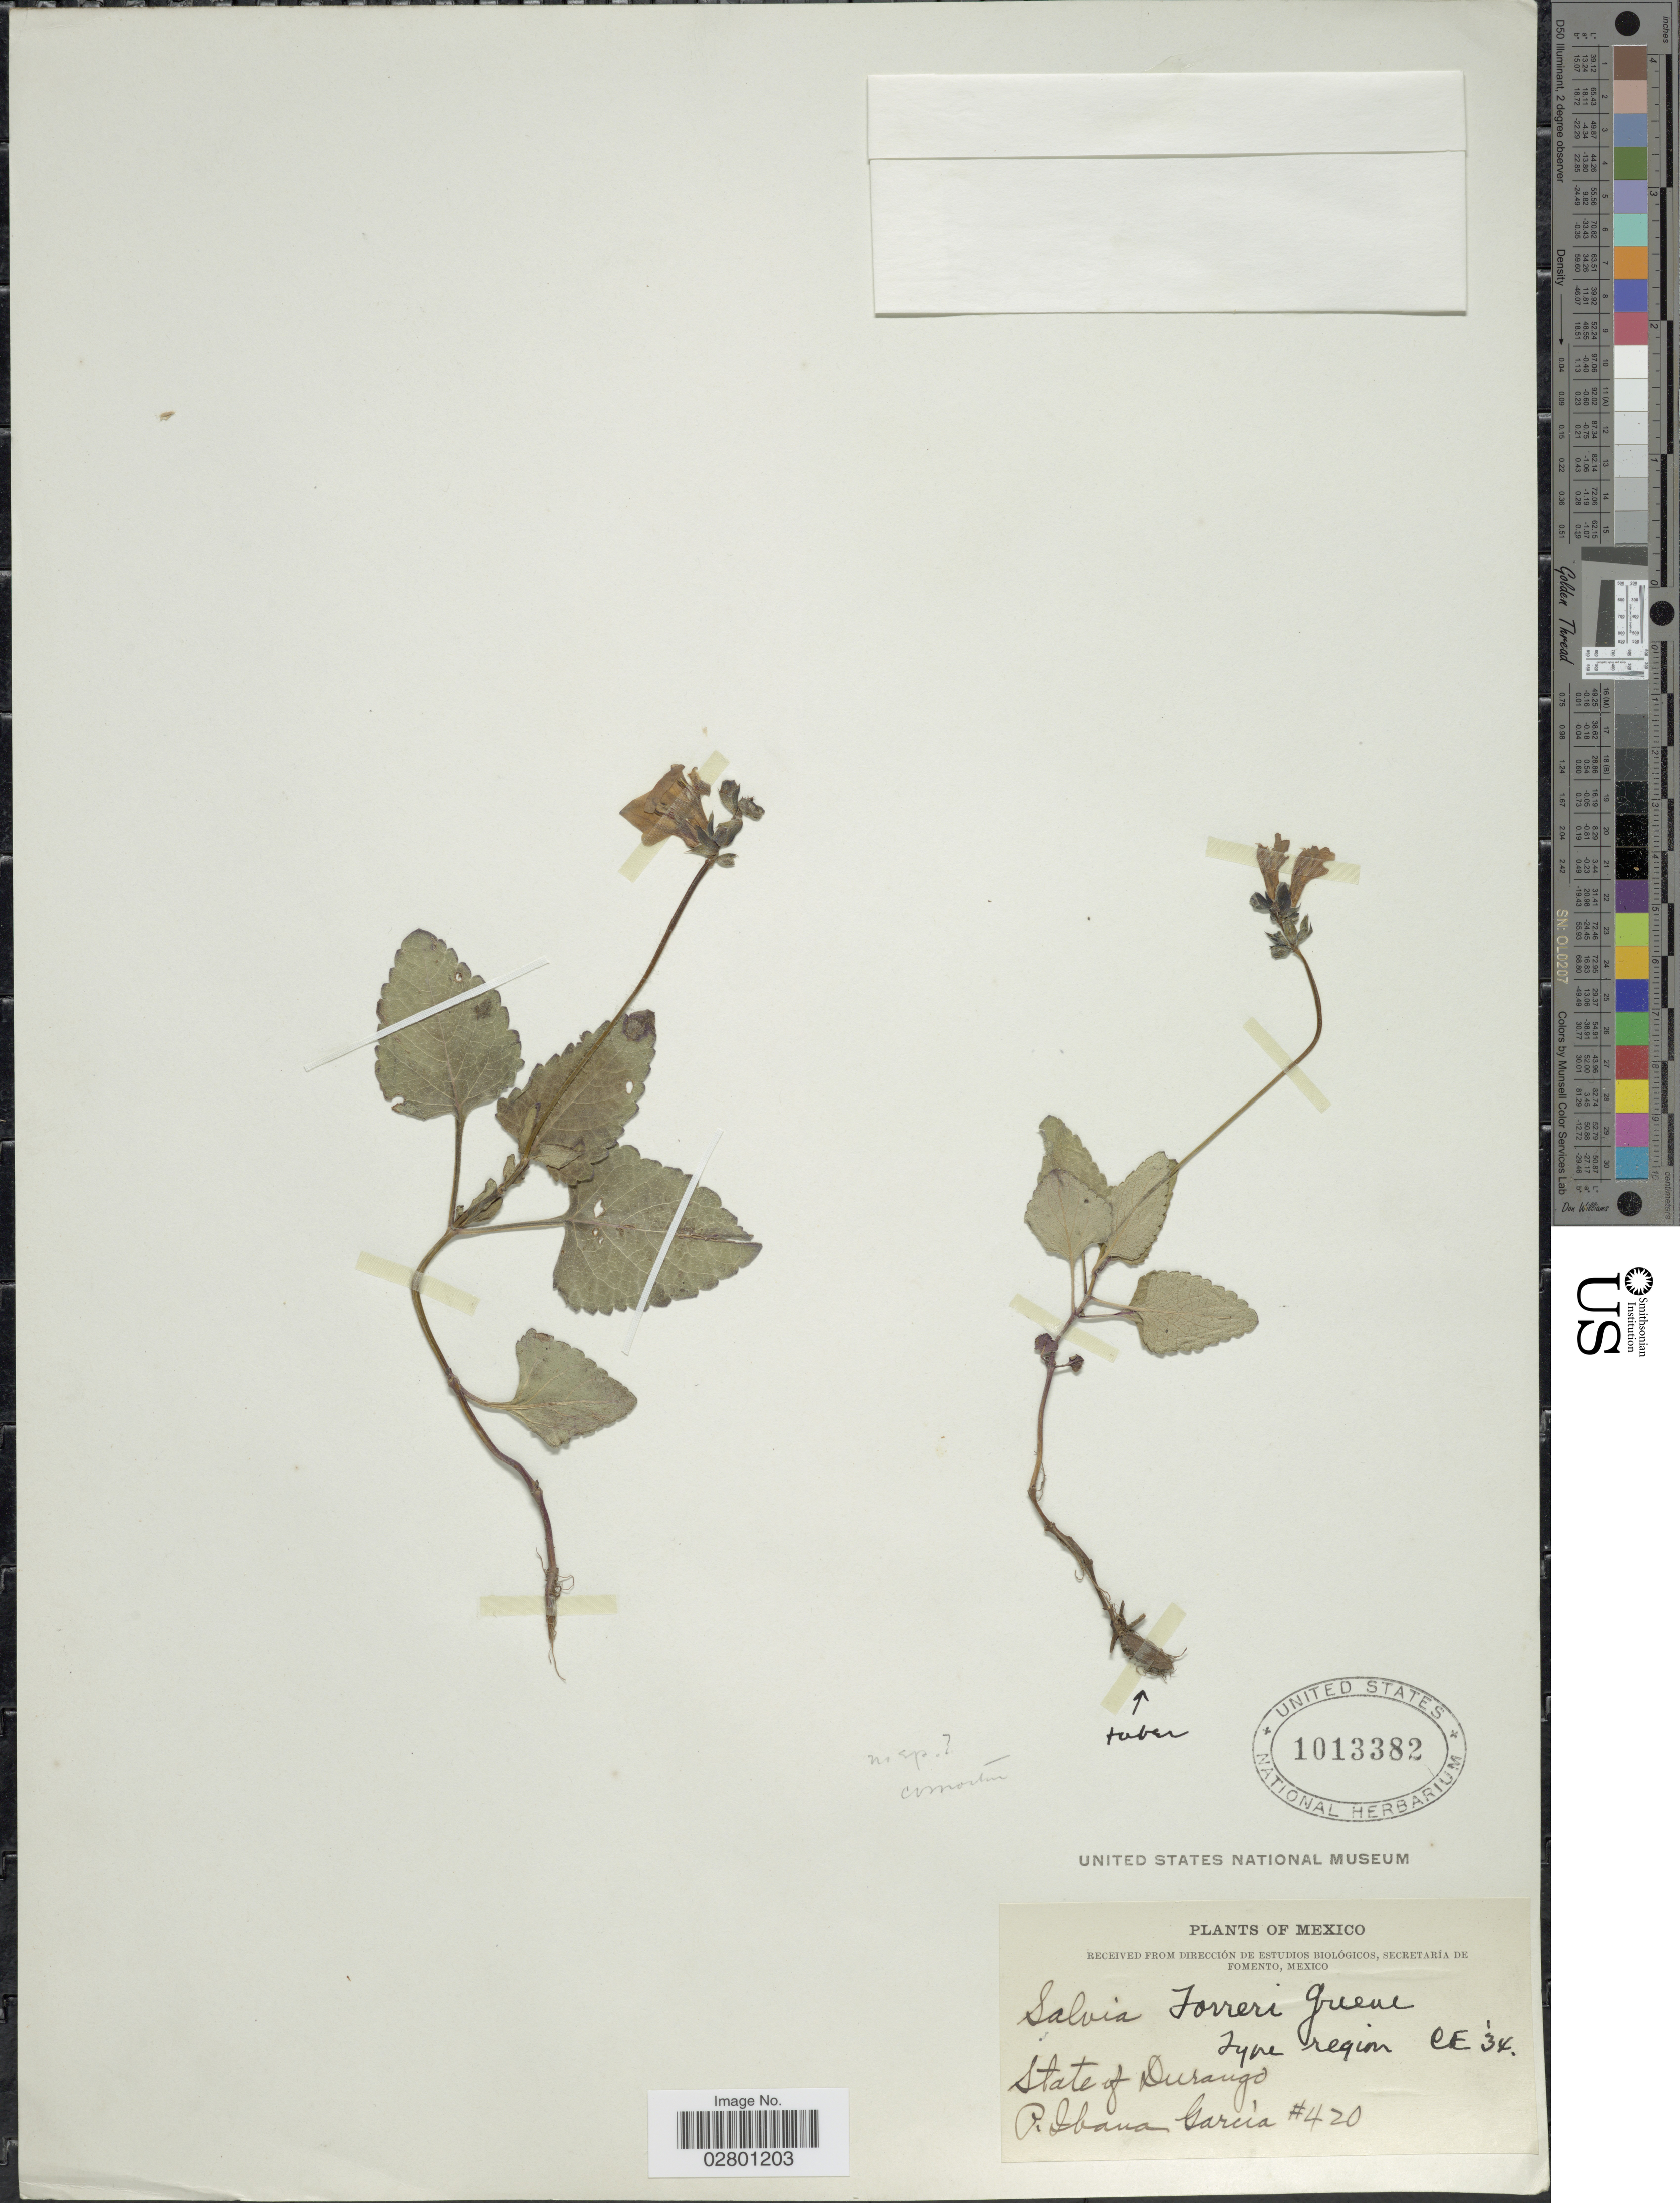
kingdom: Plantae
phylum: Tracheophyta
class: Magnoliopsida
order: Lamiales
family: Lamiaceae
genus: Salvia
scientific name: Salvia forreri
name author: Greene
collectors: P. Ibana-García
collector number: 420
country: Mexico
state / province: Durango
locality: Tyne Region CE 34.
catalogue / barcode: US 1013382